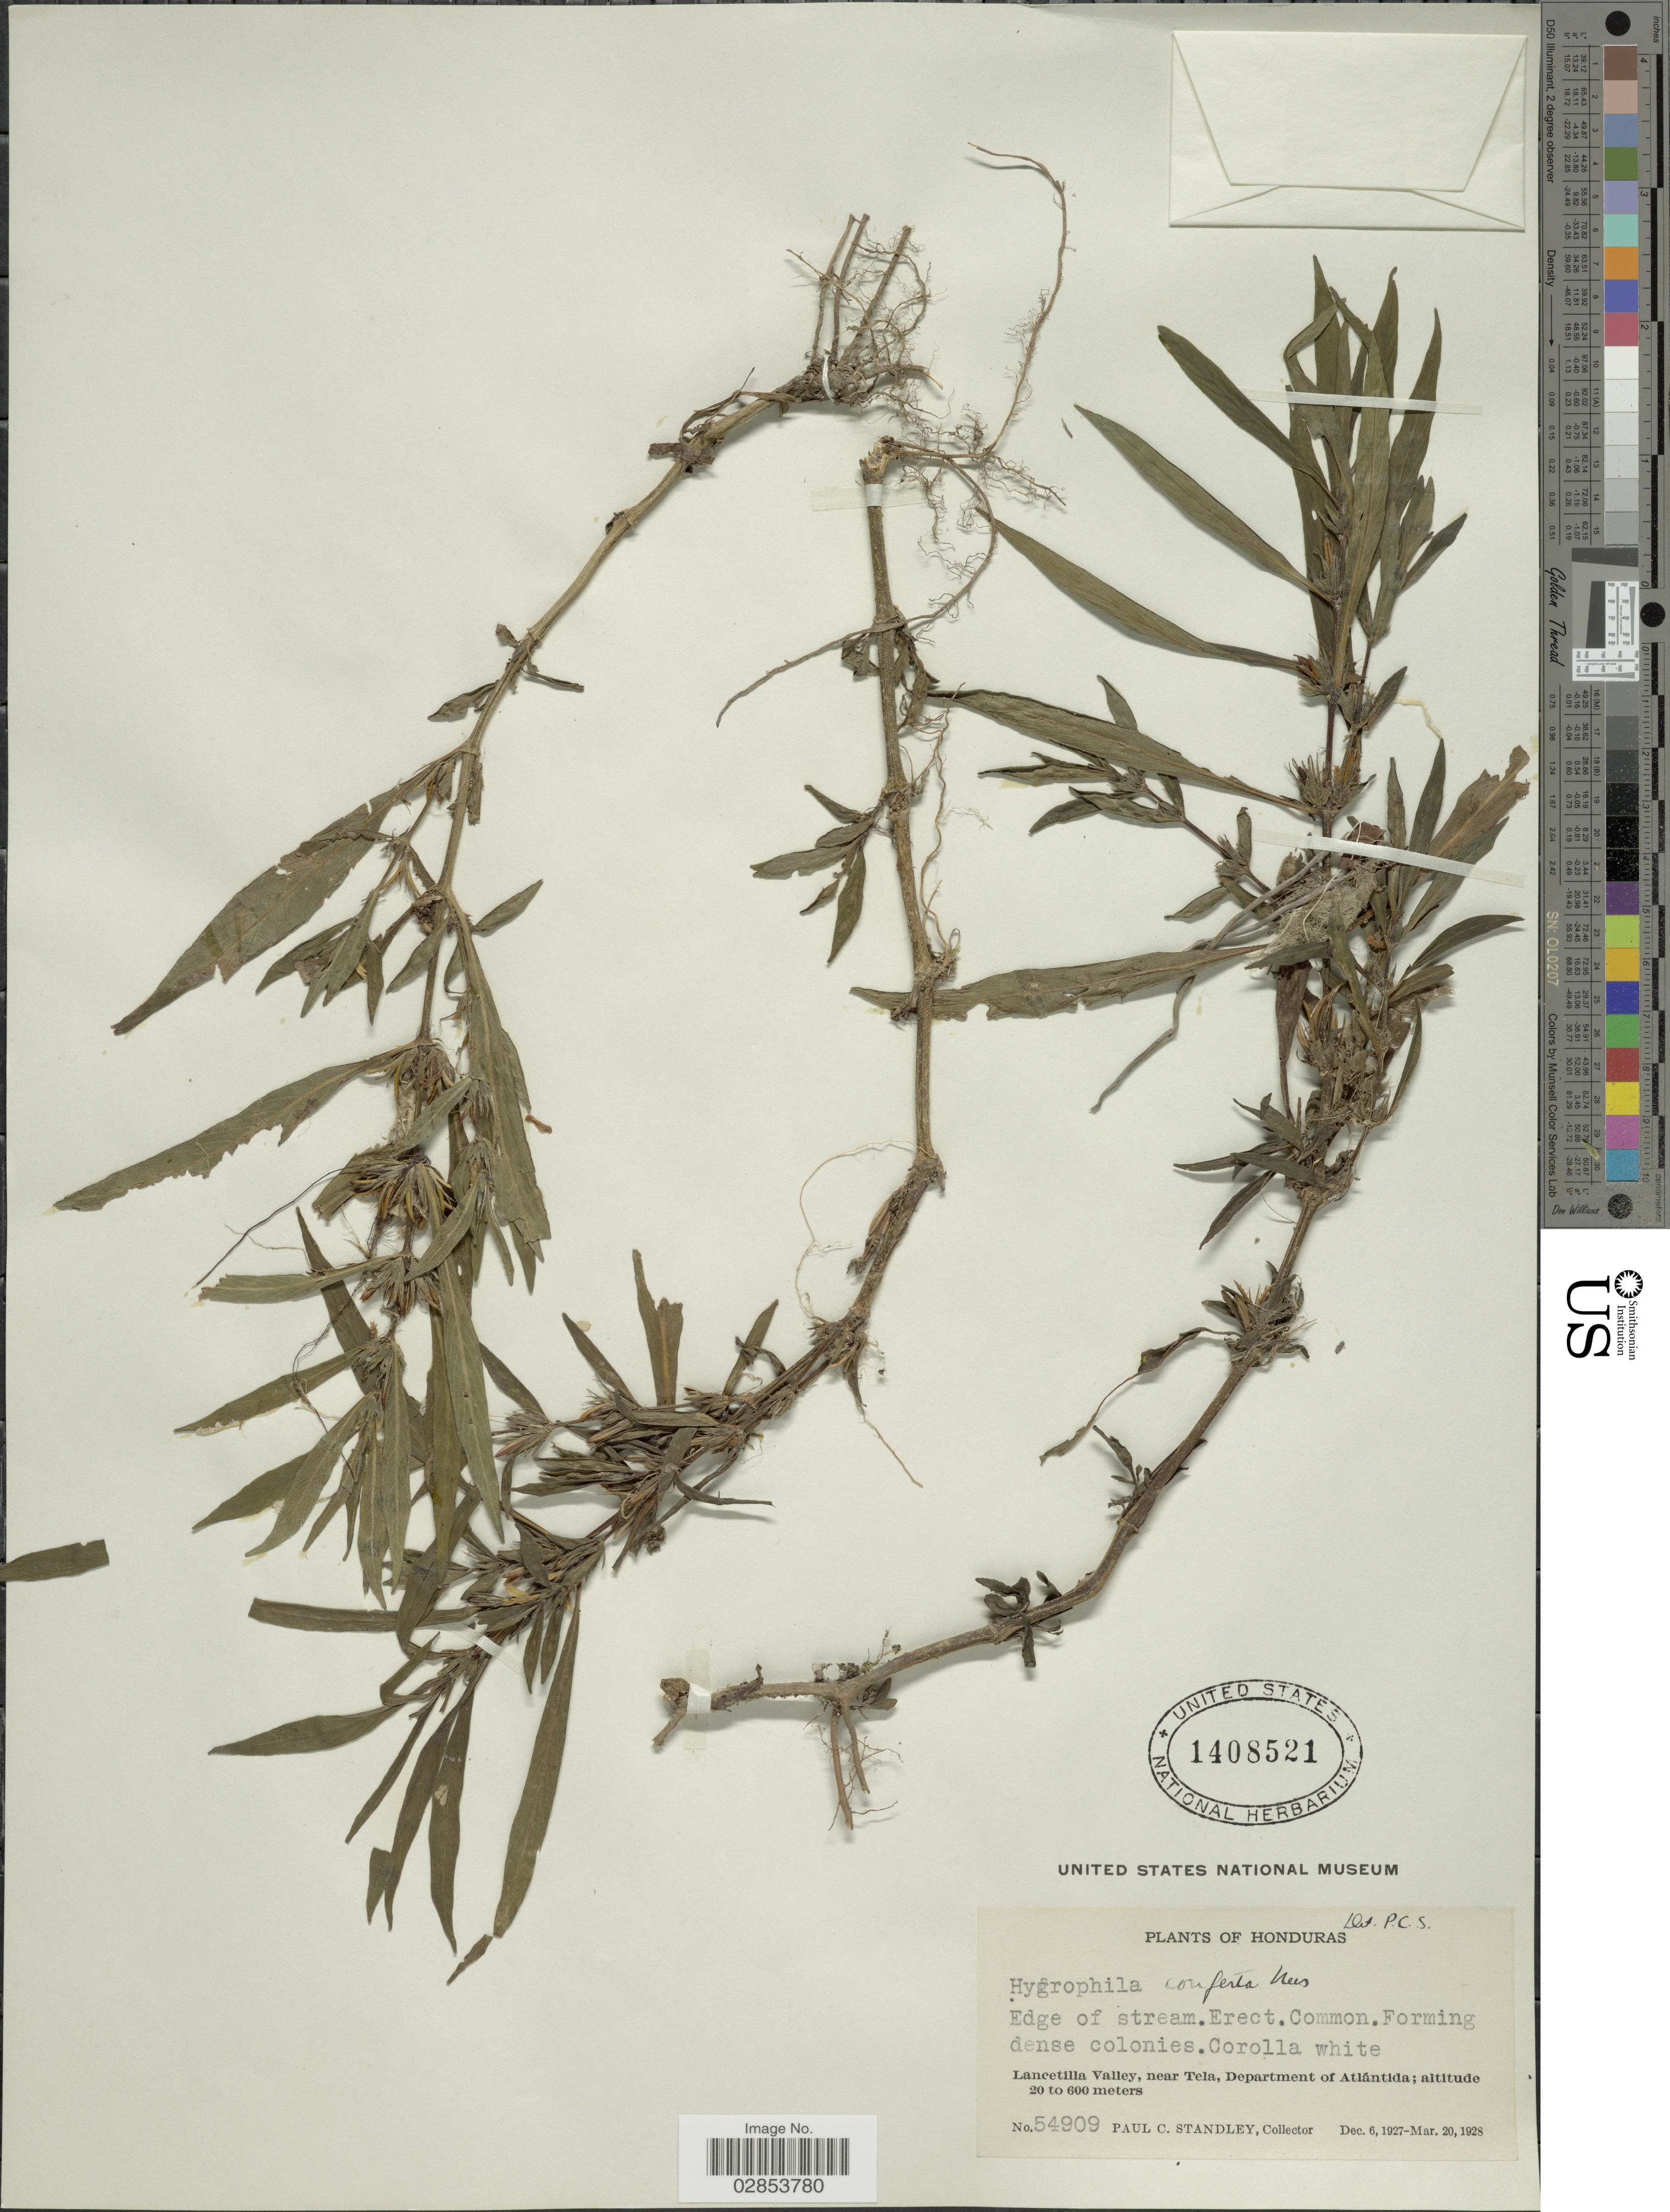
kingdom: Plantae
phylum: Tracheophyta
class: Magnoliopsida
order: Lamiales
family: Acanthaceae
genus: Hygrophila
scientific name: Hygrophila costata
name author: Nees & T. Nees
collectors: P. C. Standley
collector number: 54909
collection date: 1927-12-06/1928-03-20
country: Honduras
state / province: Atlántida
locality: Lancetilla Valley, near Tela, Department of Atlántida.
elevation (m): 20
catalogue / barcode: US 1408521